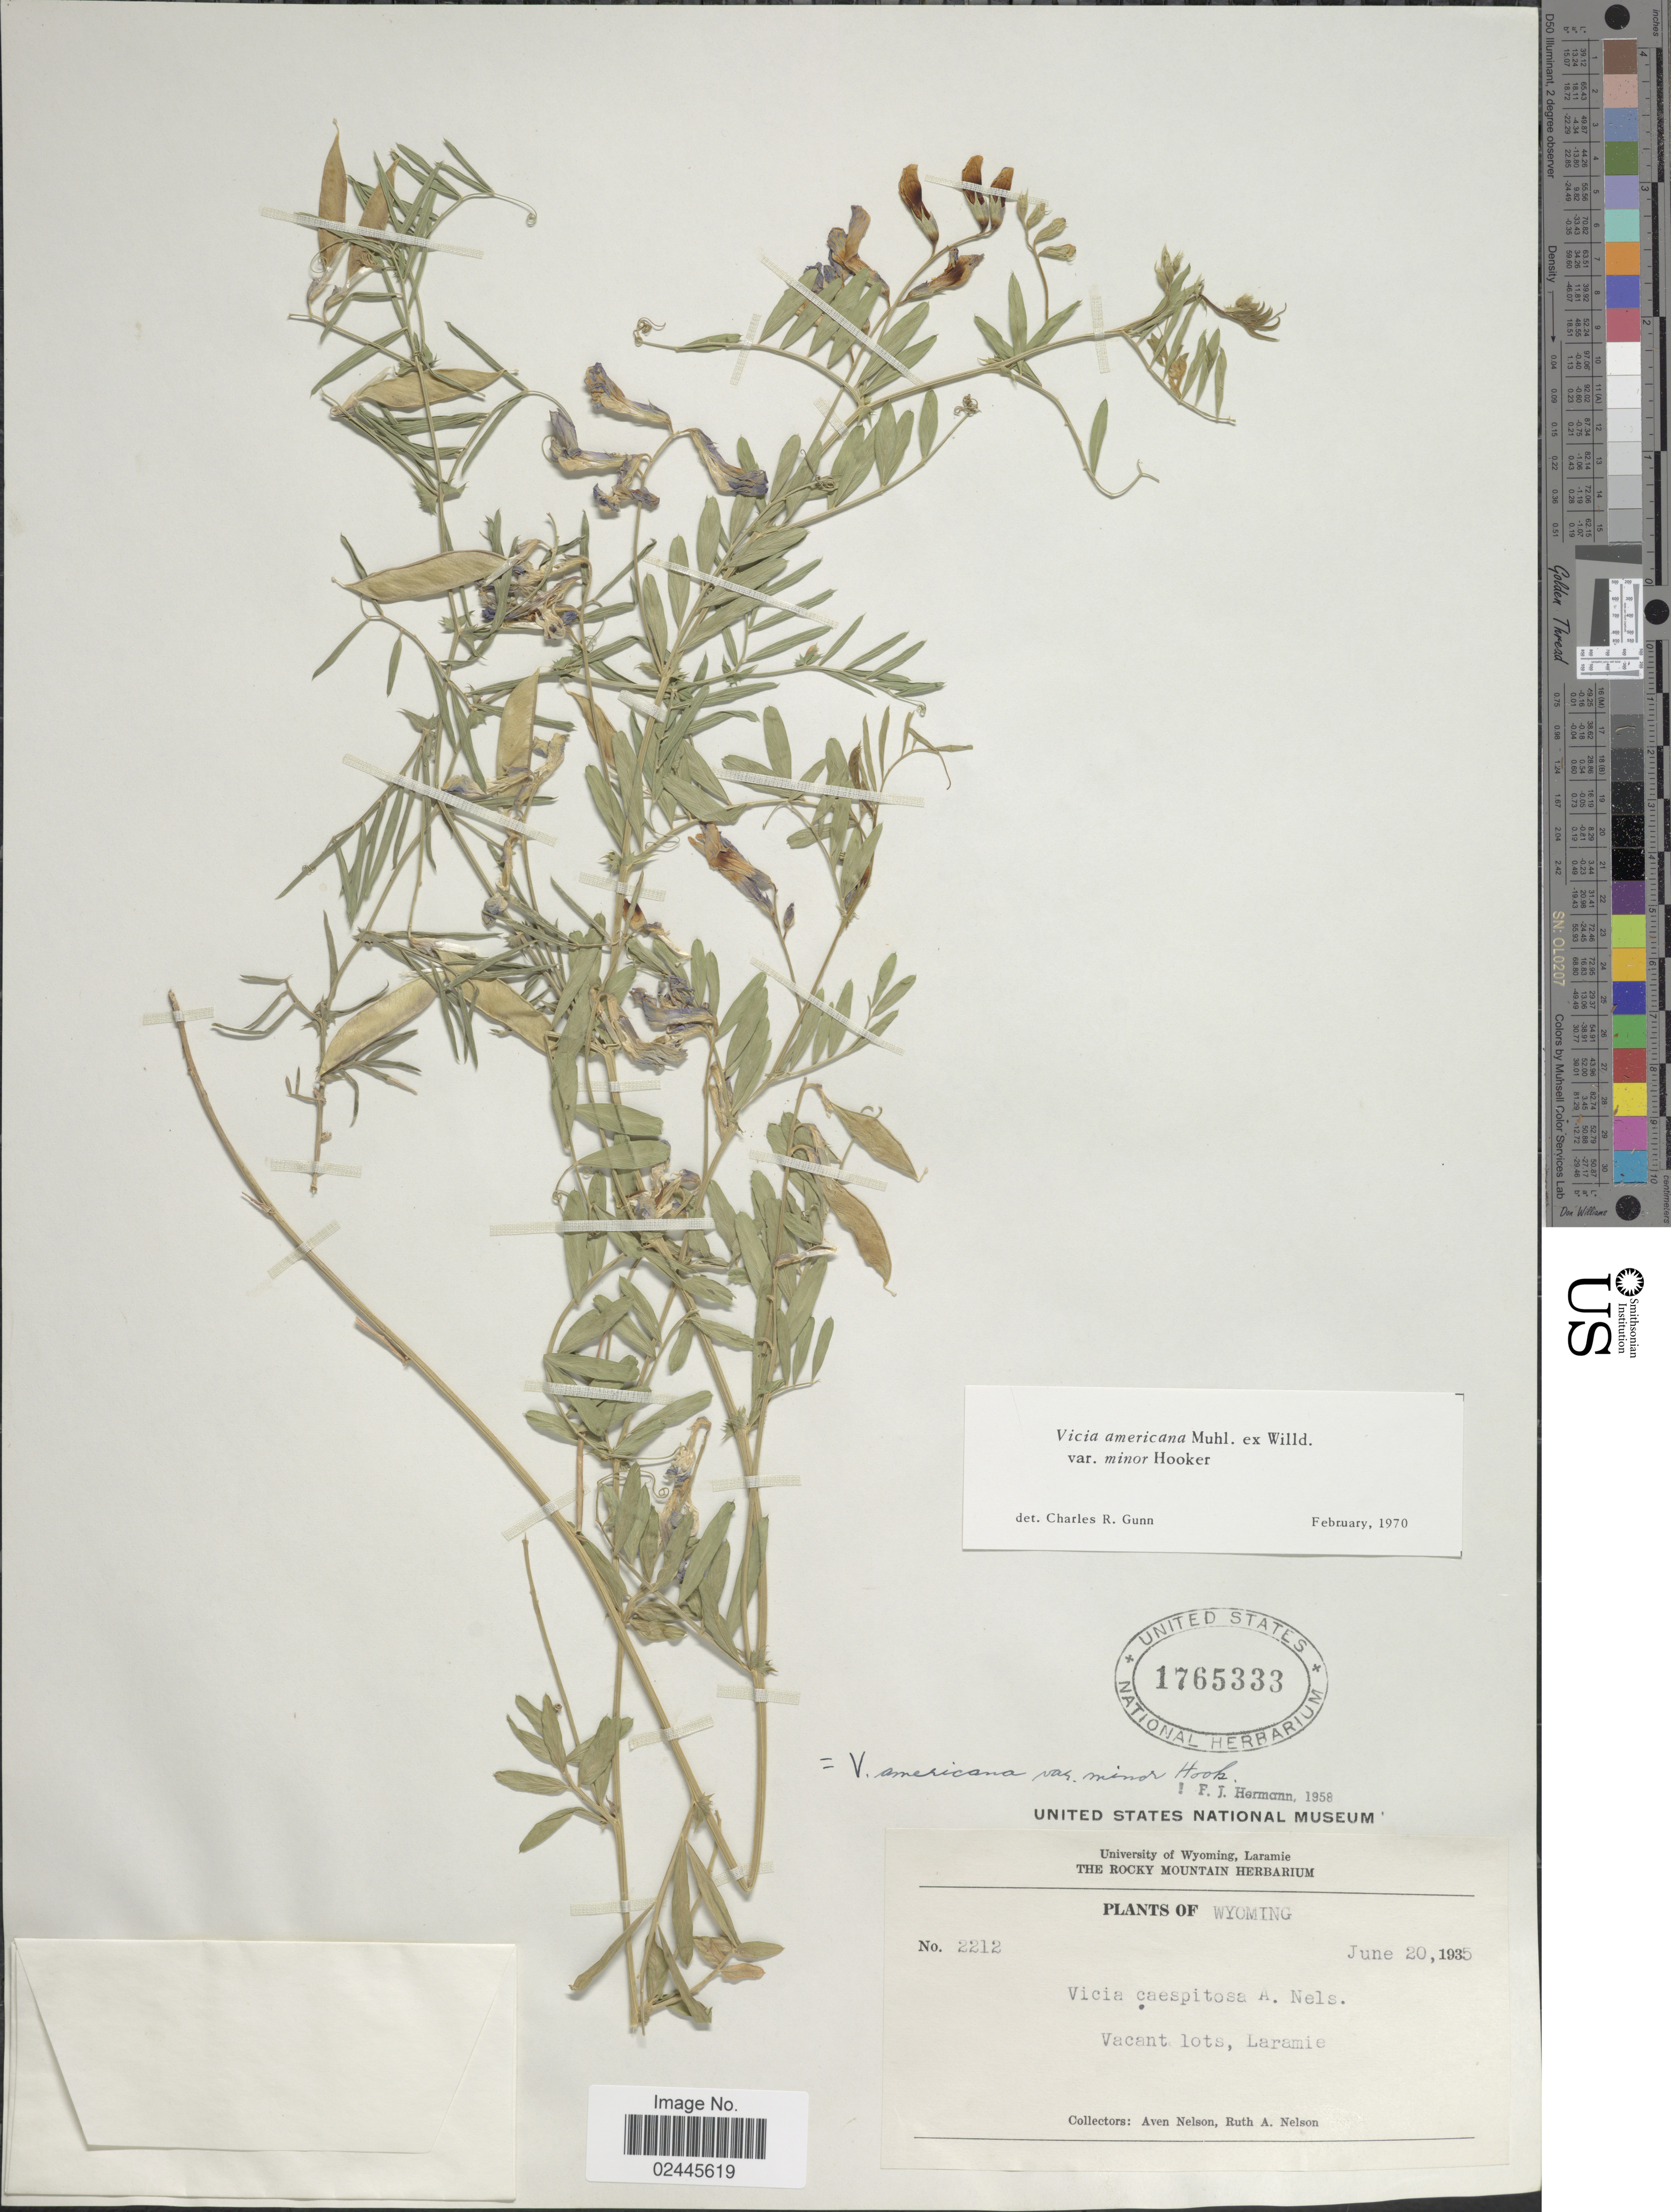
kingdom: Plantae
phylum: Tracheophyta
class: Magnoliopsida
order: Fabales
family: Fabaceae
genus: Vicia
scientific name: Vicia americana var. minor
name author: Hook.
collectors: A. Nelson & R. A. Nelson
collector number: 2212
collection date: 1935-06-20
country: United States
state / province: Wyoming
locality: Vacant lots, Laramie.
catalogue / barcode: US 1765333